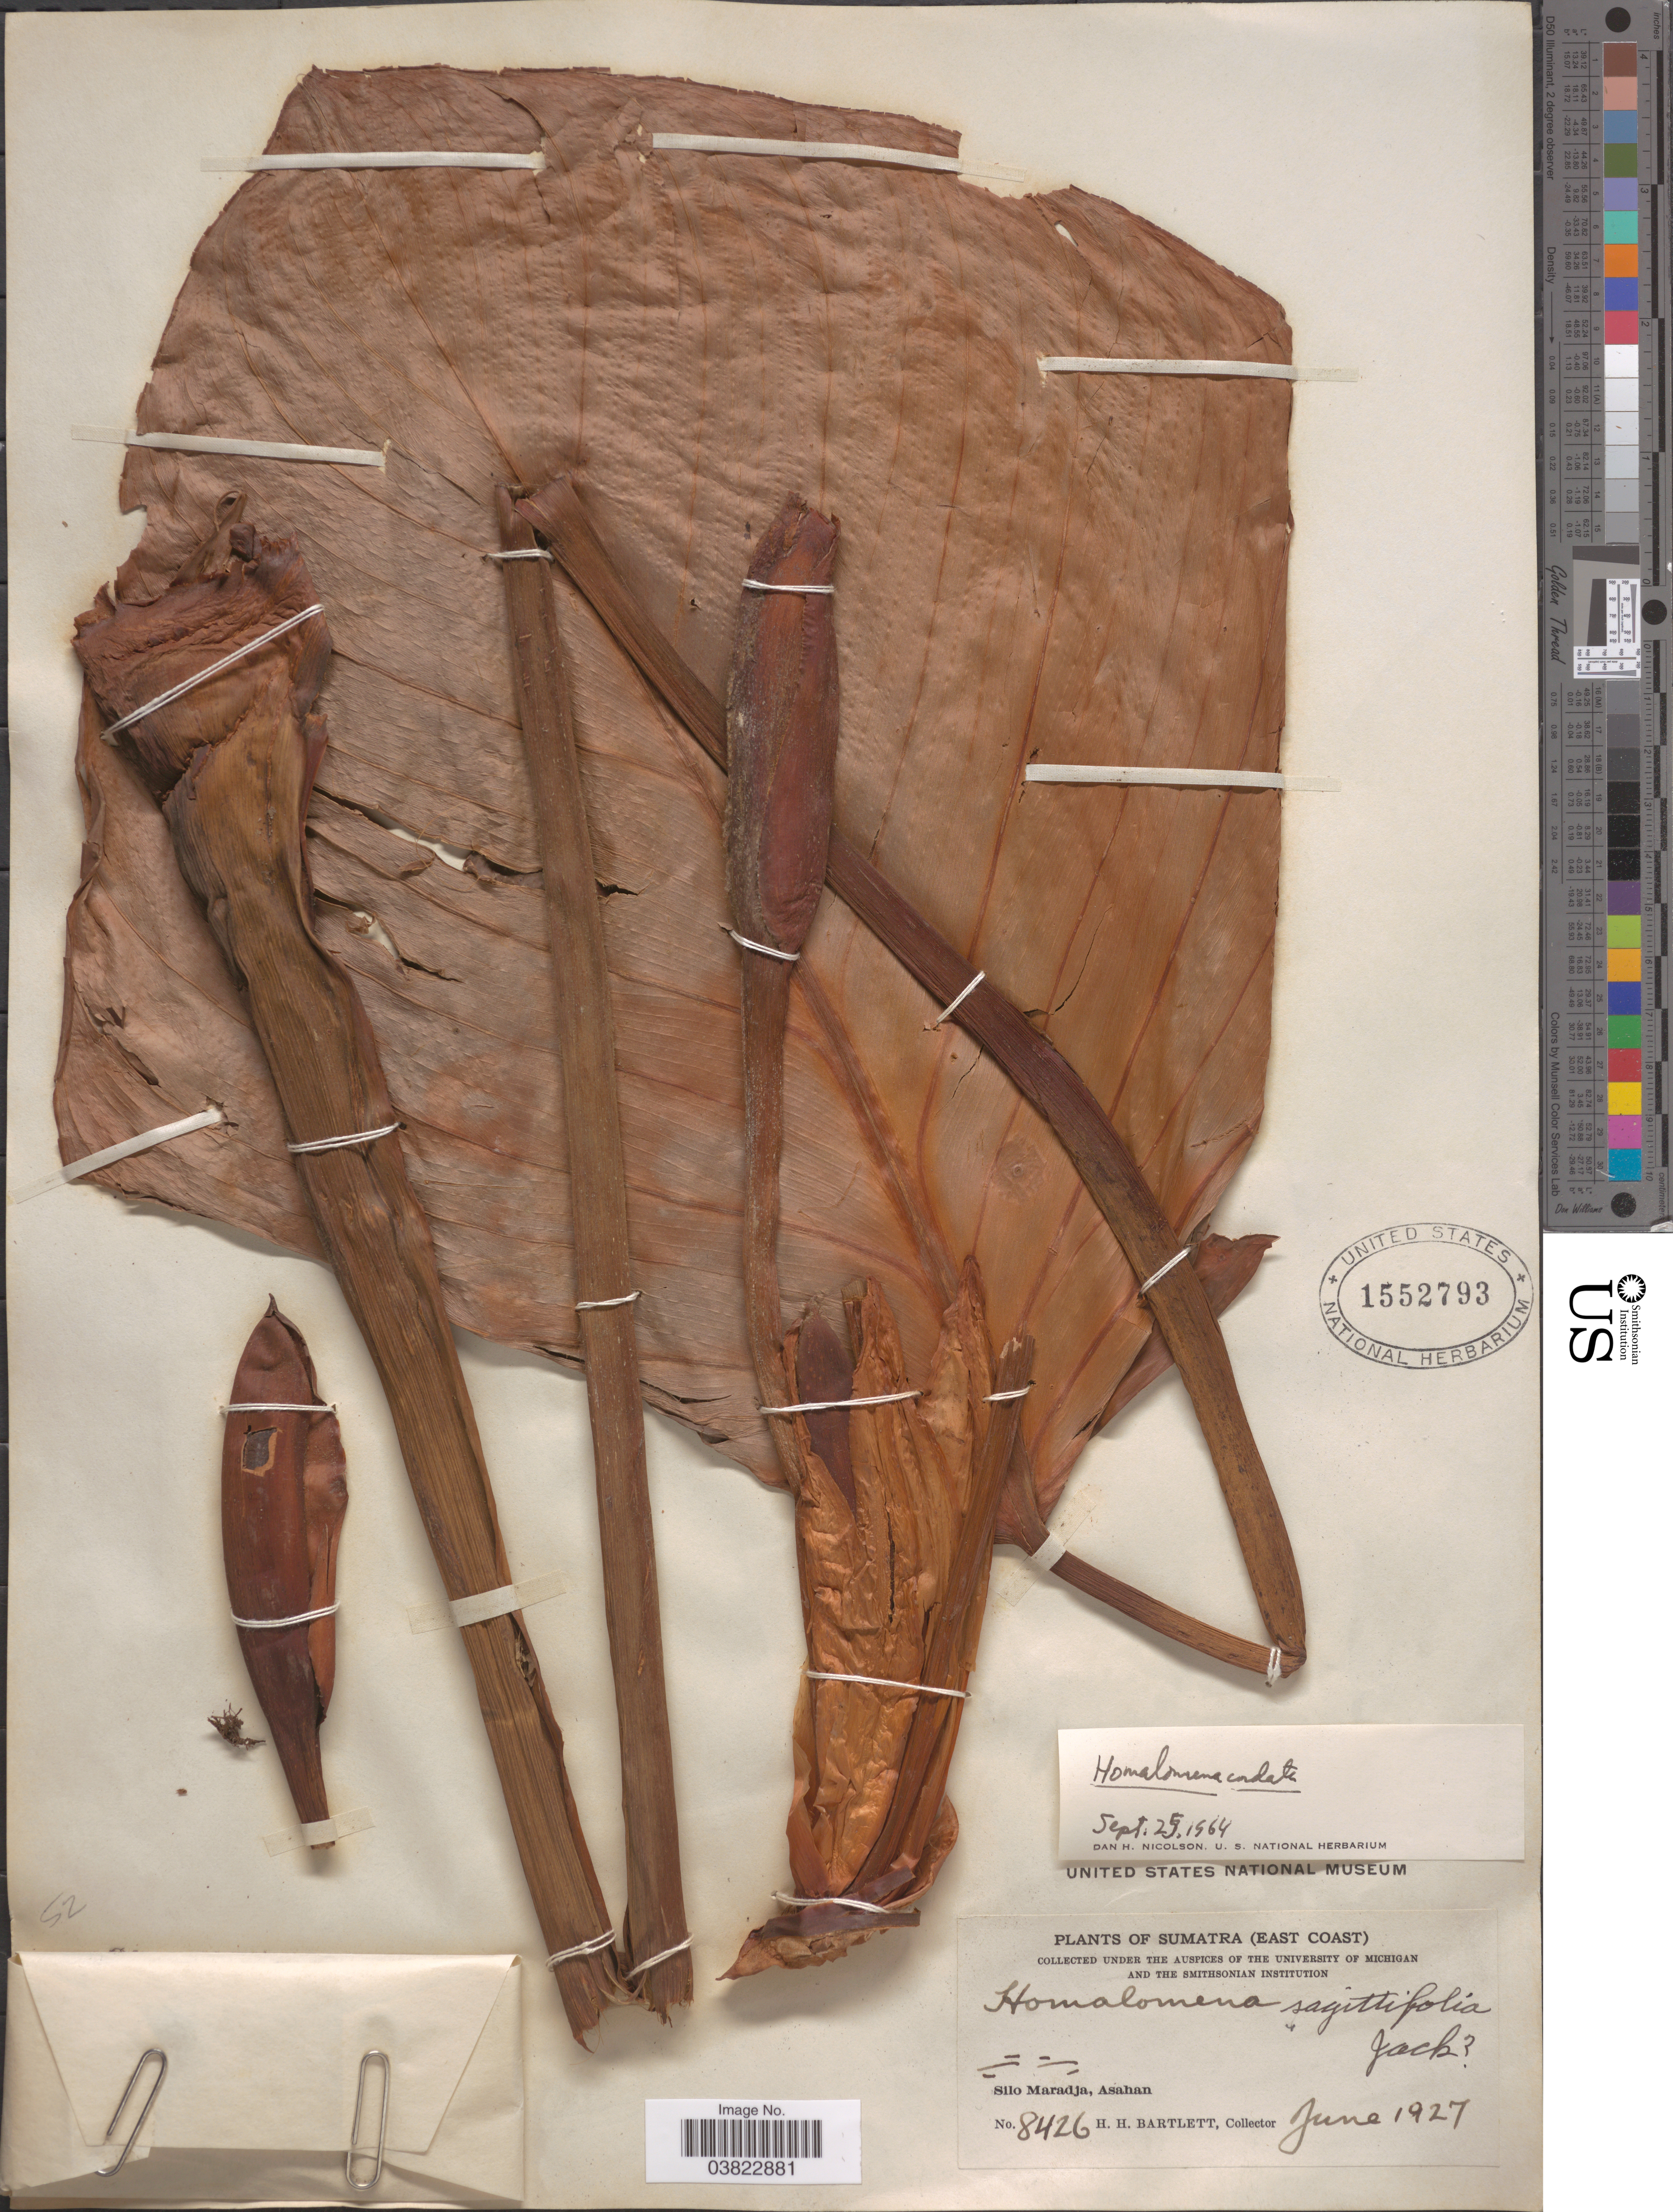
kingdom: Plantae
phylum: Tracheophyta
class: Liliopsida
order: Alismatales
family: Araceae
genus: Homalomena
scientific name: Homalomena cordata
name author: Schott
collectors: H. H. Bartlett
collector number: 8426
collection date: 1927-06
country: Indonesia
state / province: Sumatra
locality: (East Coast). Silo Maradja, Asahan.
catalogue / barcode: US 1552793